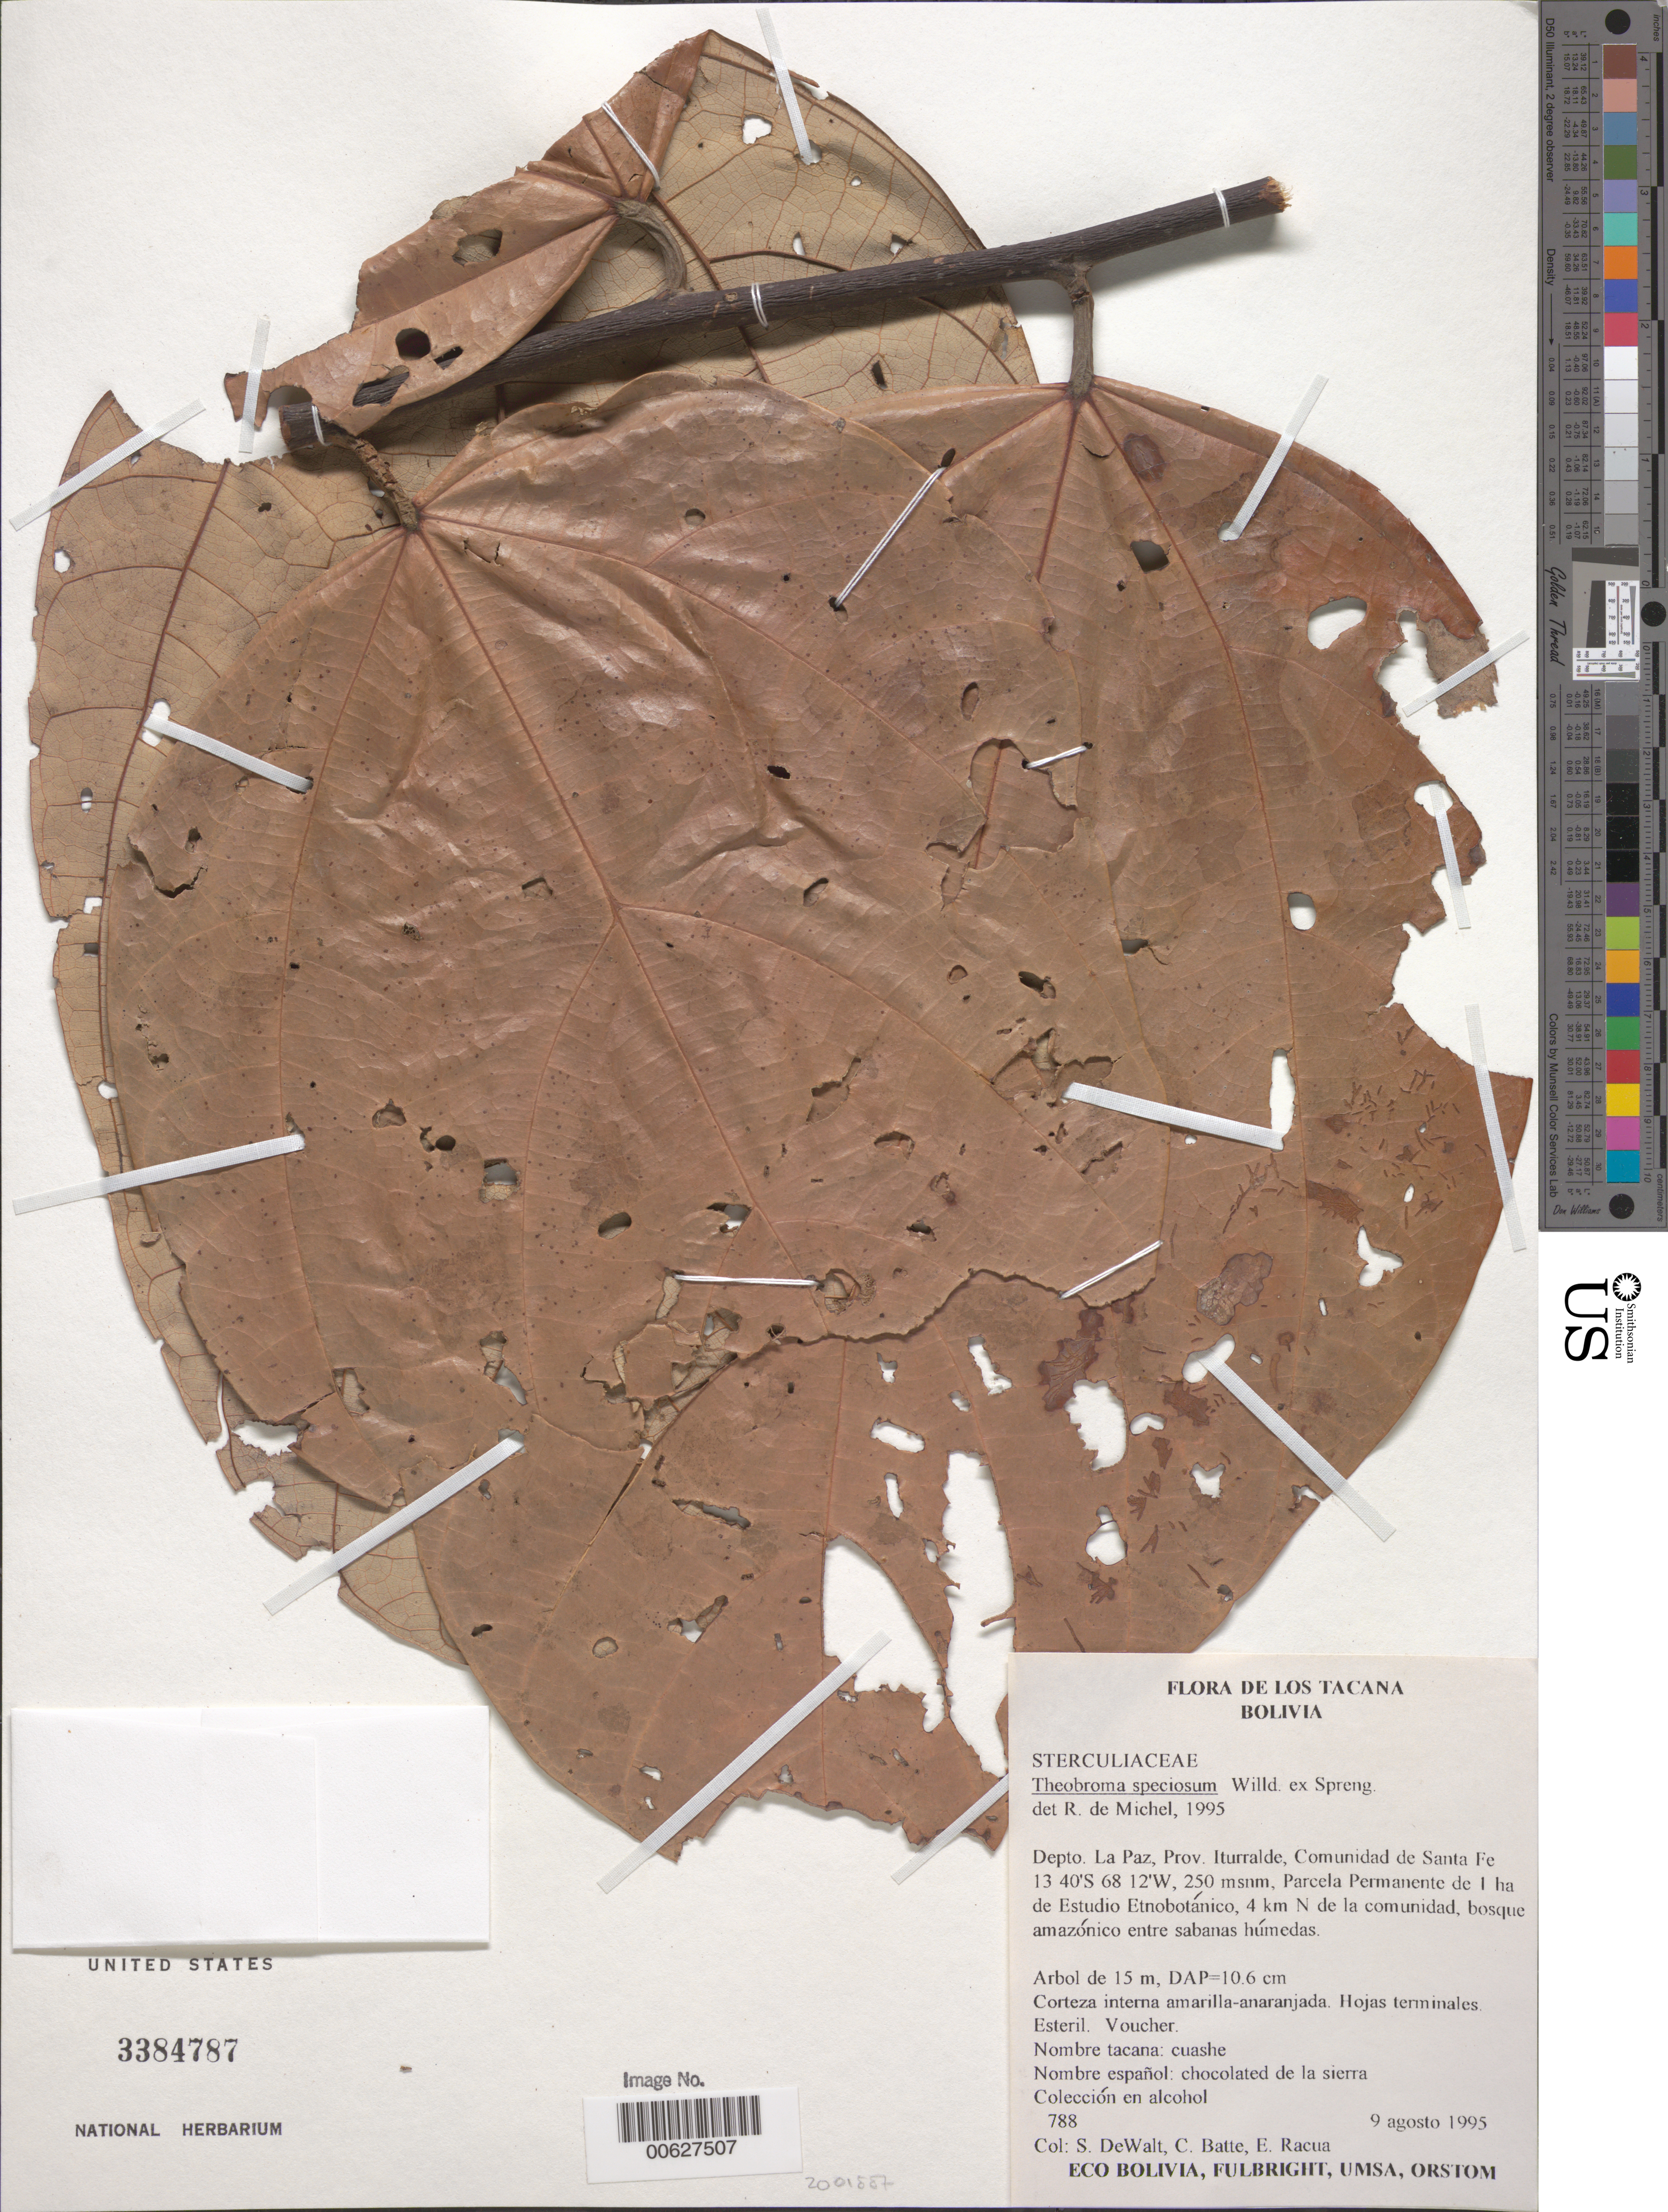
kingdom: Plantae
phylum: Tracheophyta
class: Magnoliopsida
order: Malvales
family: Malvaceae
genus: Theobroma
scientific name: Theobroma speciosum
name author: Willd. ex Spreng.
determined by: Michel, R. de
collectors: S. Dewalt, C. Batte & E. Racua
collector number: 788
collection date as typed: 09 Aug 1995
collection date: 1995-08-09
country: Bolivia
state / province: La Paz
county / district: Iturralde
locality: Communidad de Santa Fe, parcela Permanente de 1 ha de Estudio Etnobotánico, 4 km N de la Comunidad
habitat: Bosque amazónico entre sabanas húmedas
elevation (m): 250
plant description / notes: Common name: Cuashe; Common name: Chocolated de la sierra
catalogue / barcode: US 3384787